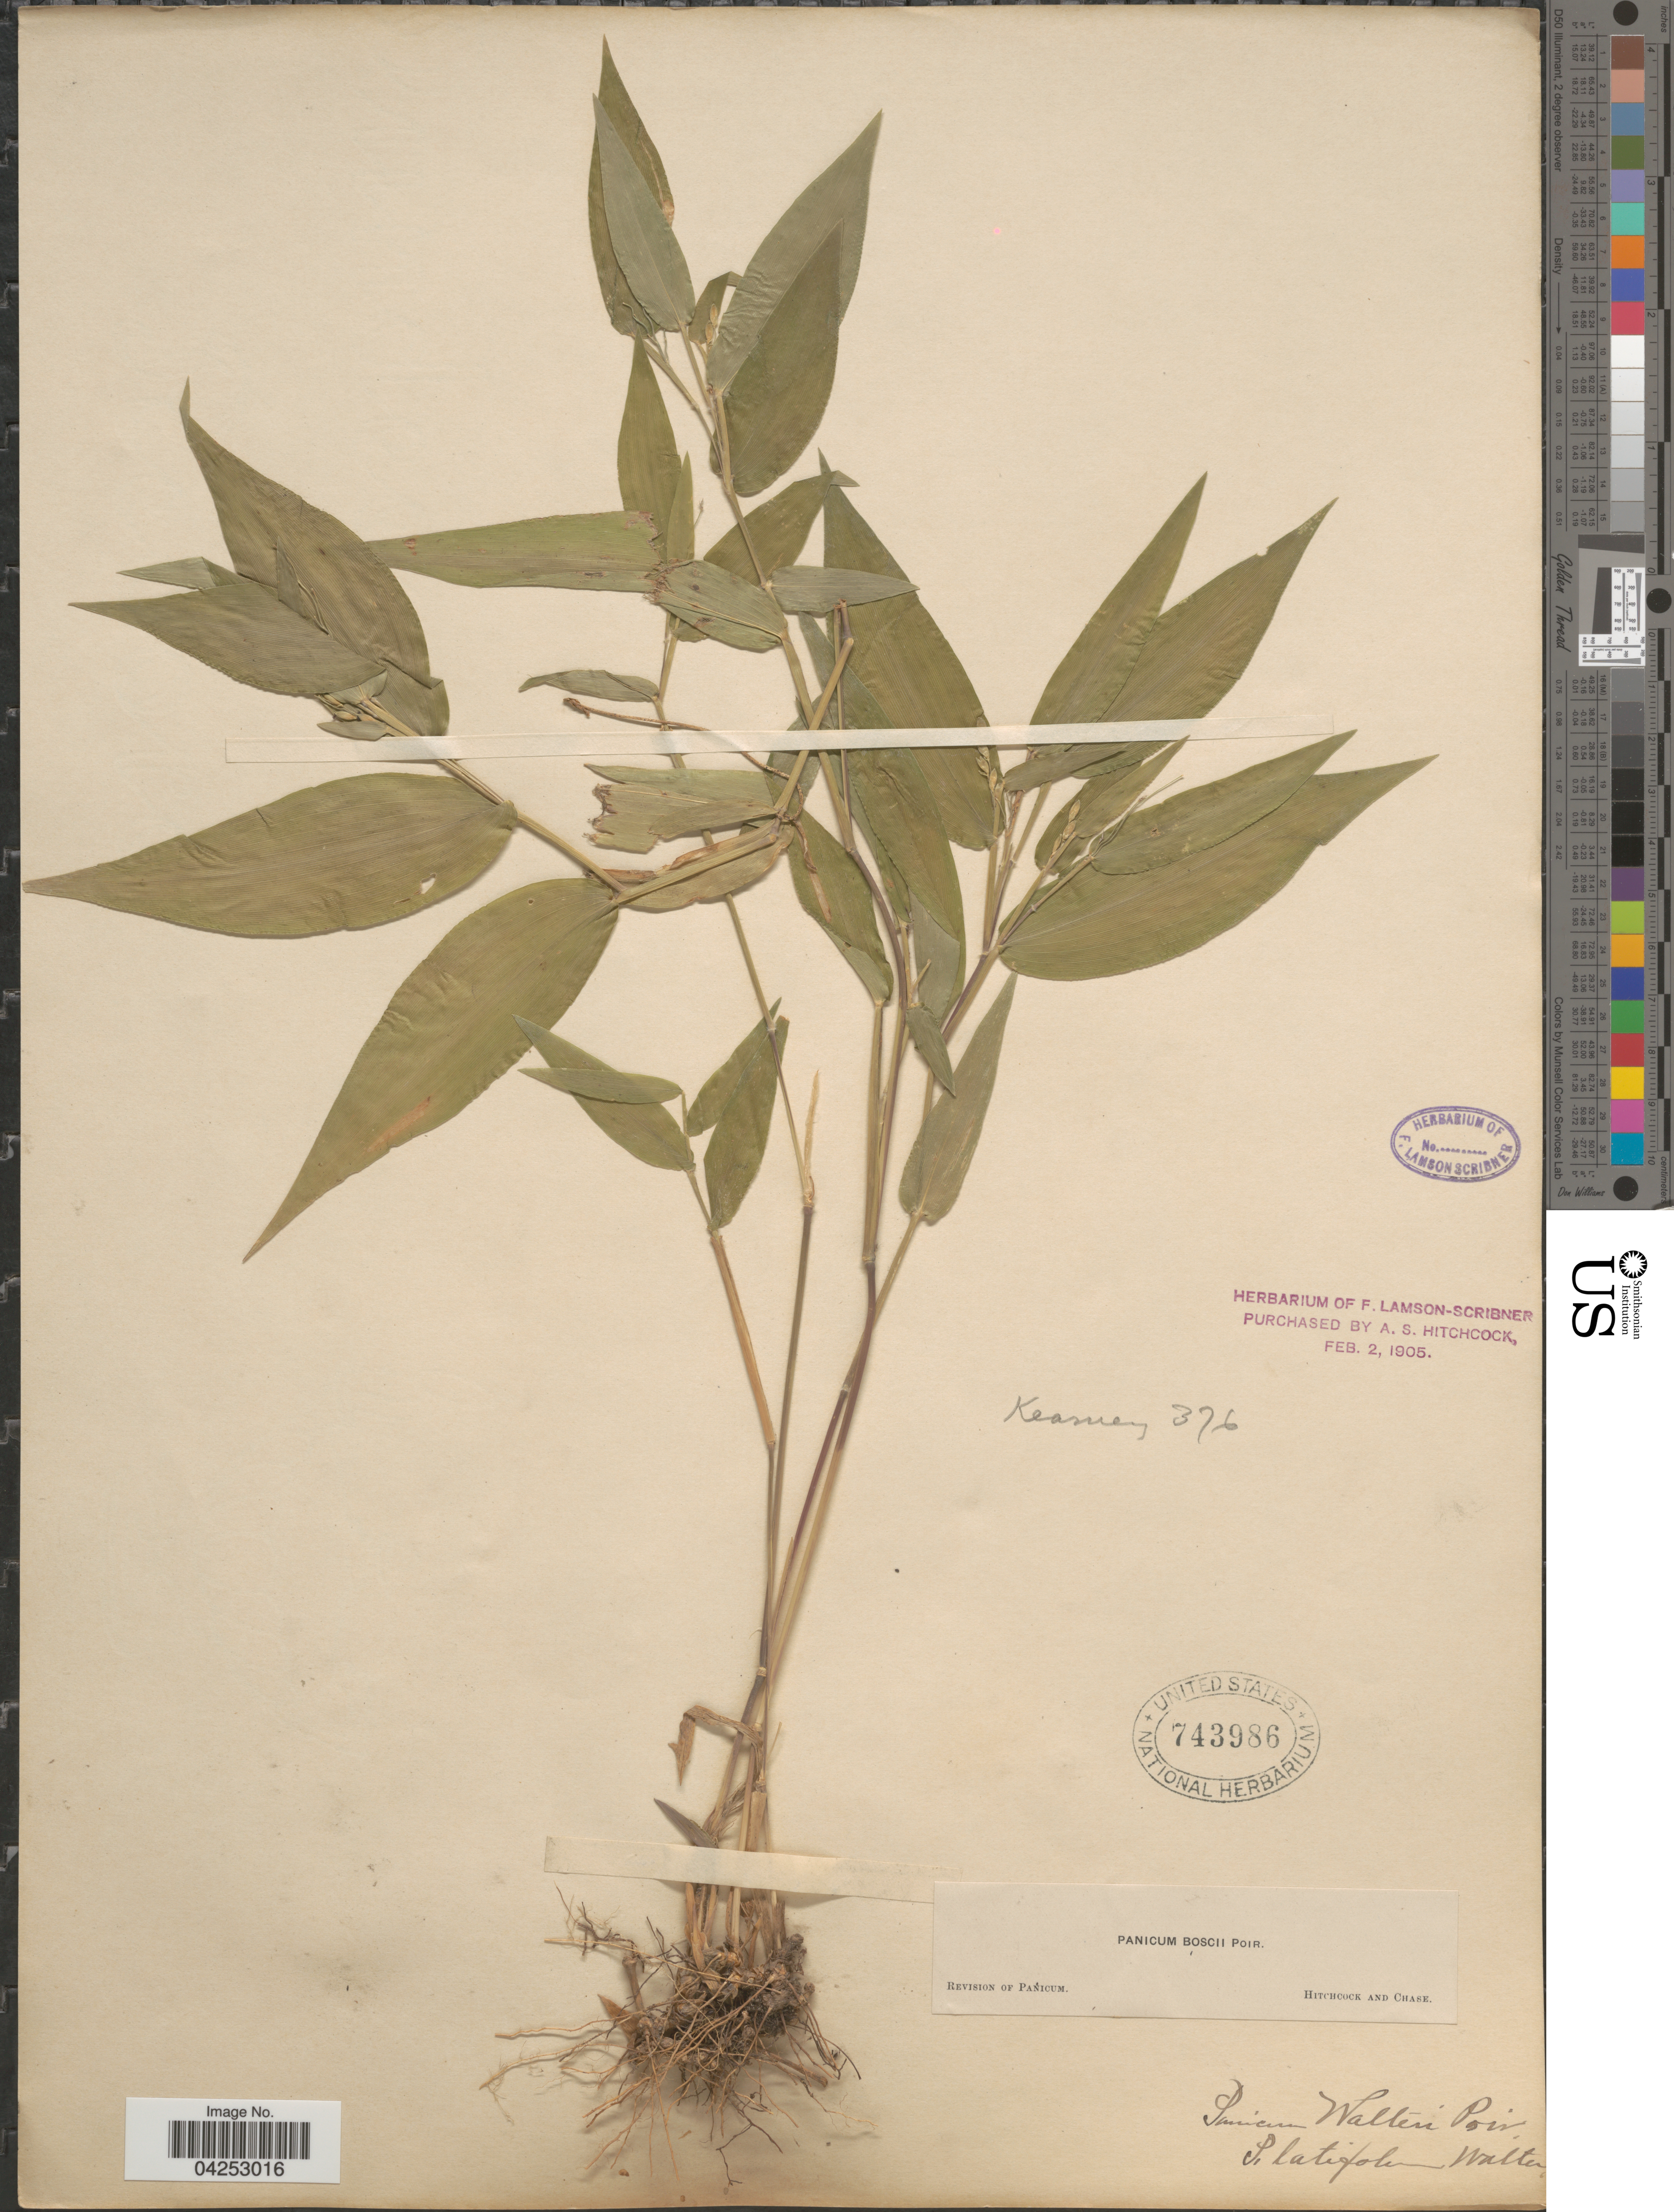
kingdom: Plantae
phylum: Tracheophyta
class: Liliopsida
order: Poales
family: Poaceae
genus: Dichanthelium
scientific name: Dichanthelium boscii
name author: (Poir.) Gould & C.A. Clark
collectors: Kearney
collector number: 376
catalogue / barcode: US 743986